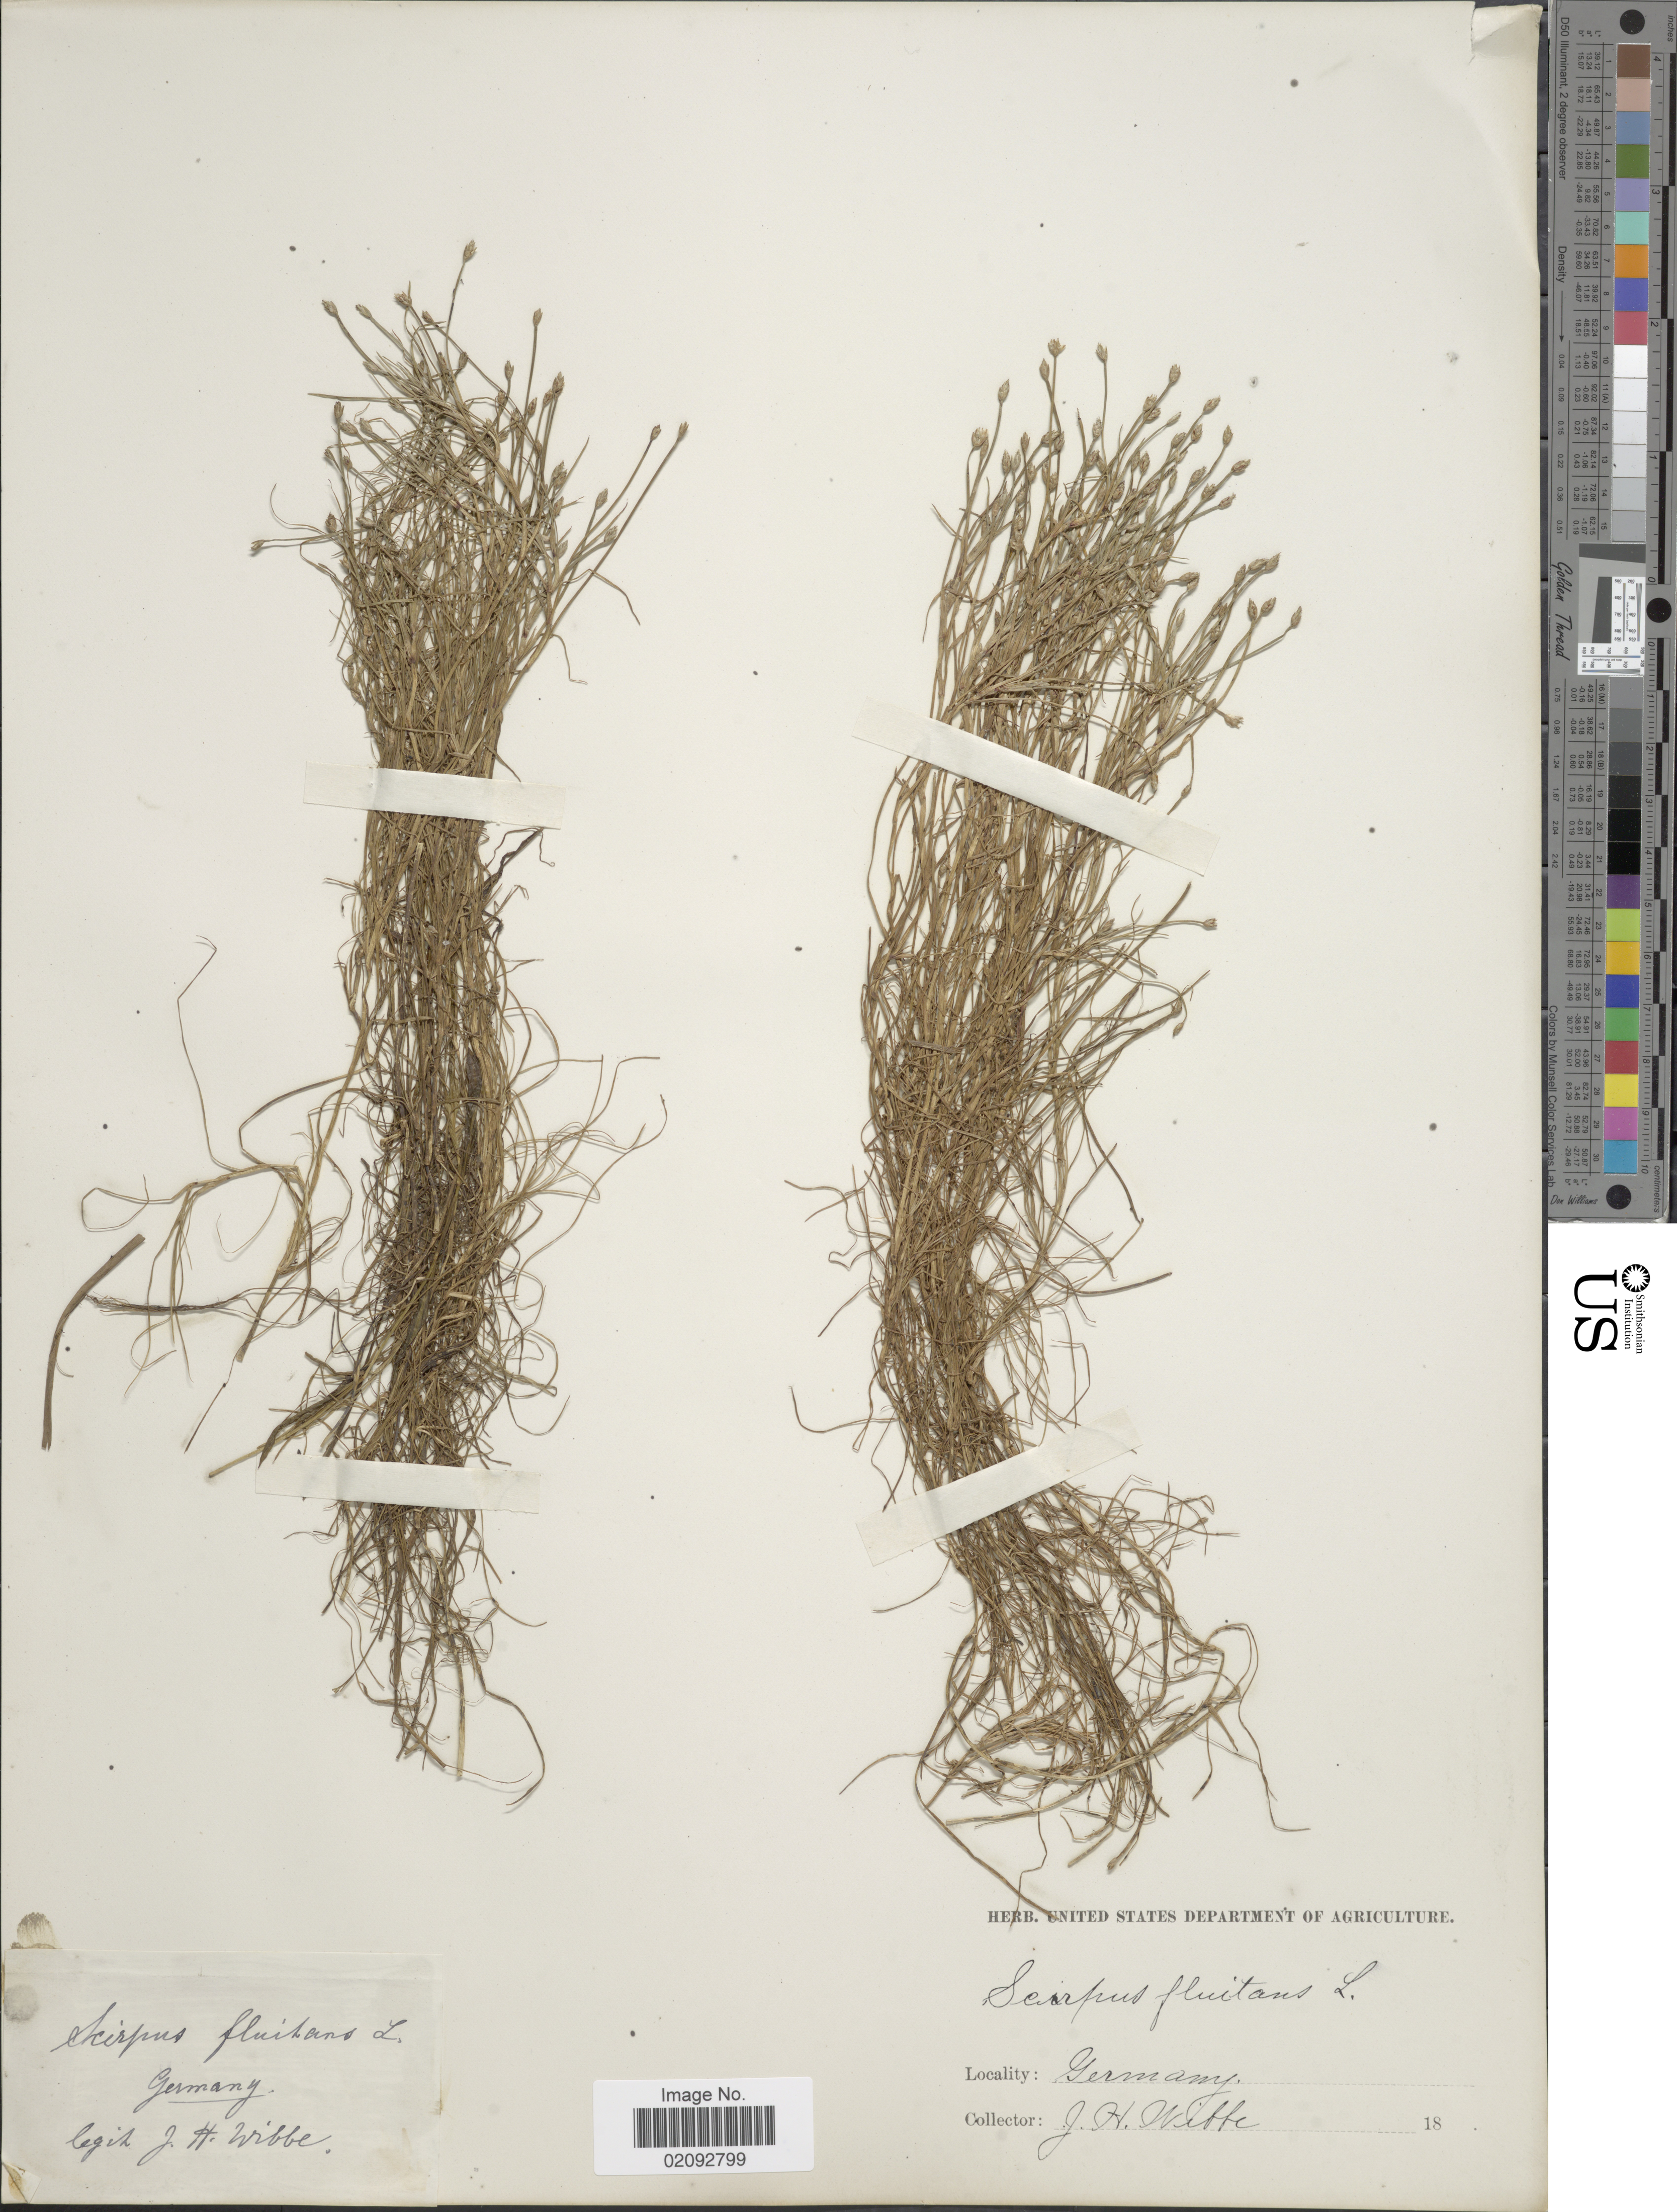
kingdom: Plantae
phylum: Tracheophyta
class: Liliopsida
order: Poales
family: Cyperaceae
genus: Isolepis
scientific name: Isolepis fluitans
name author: (L.) R. Br.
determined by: Strong, Mark T., (BOT), Smithsonian Institution - National Museum of Natural History (UNITED STATES)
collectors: J. Wibbe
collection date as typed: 18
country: Germany